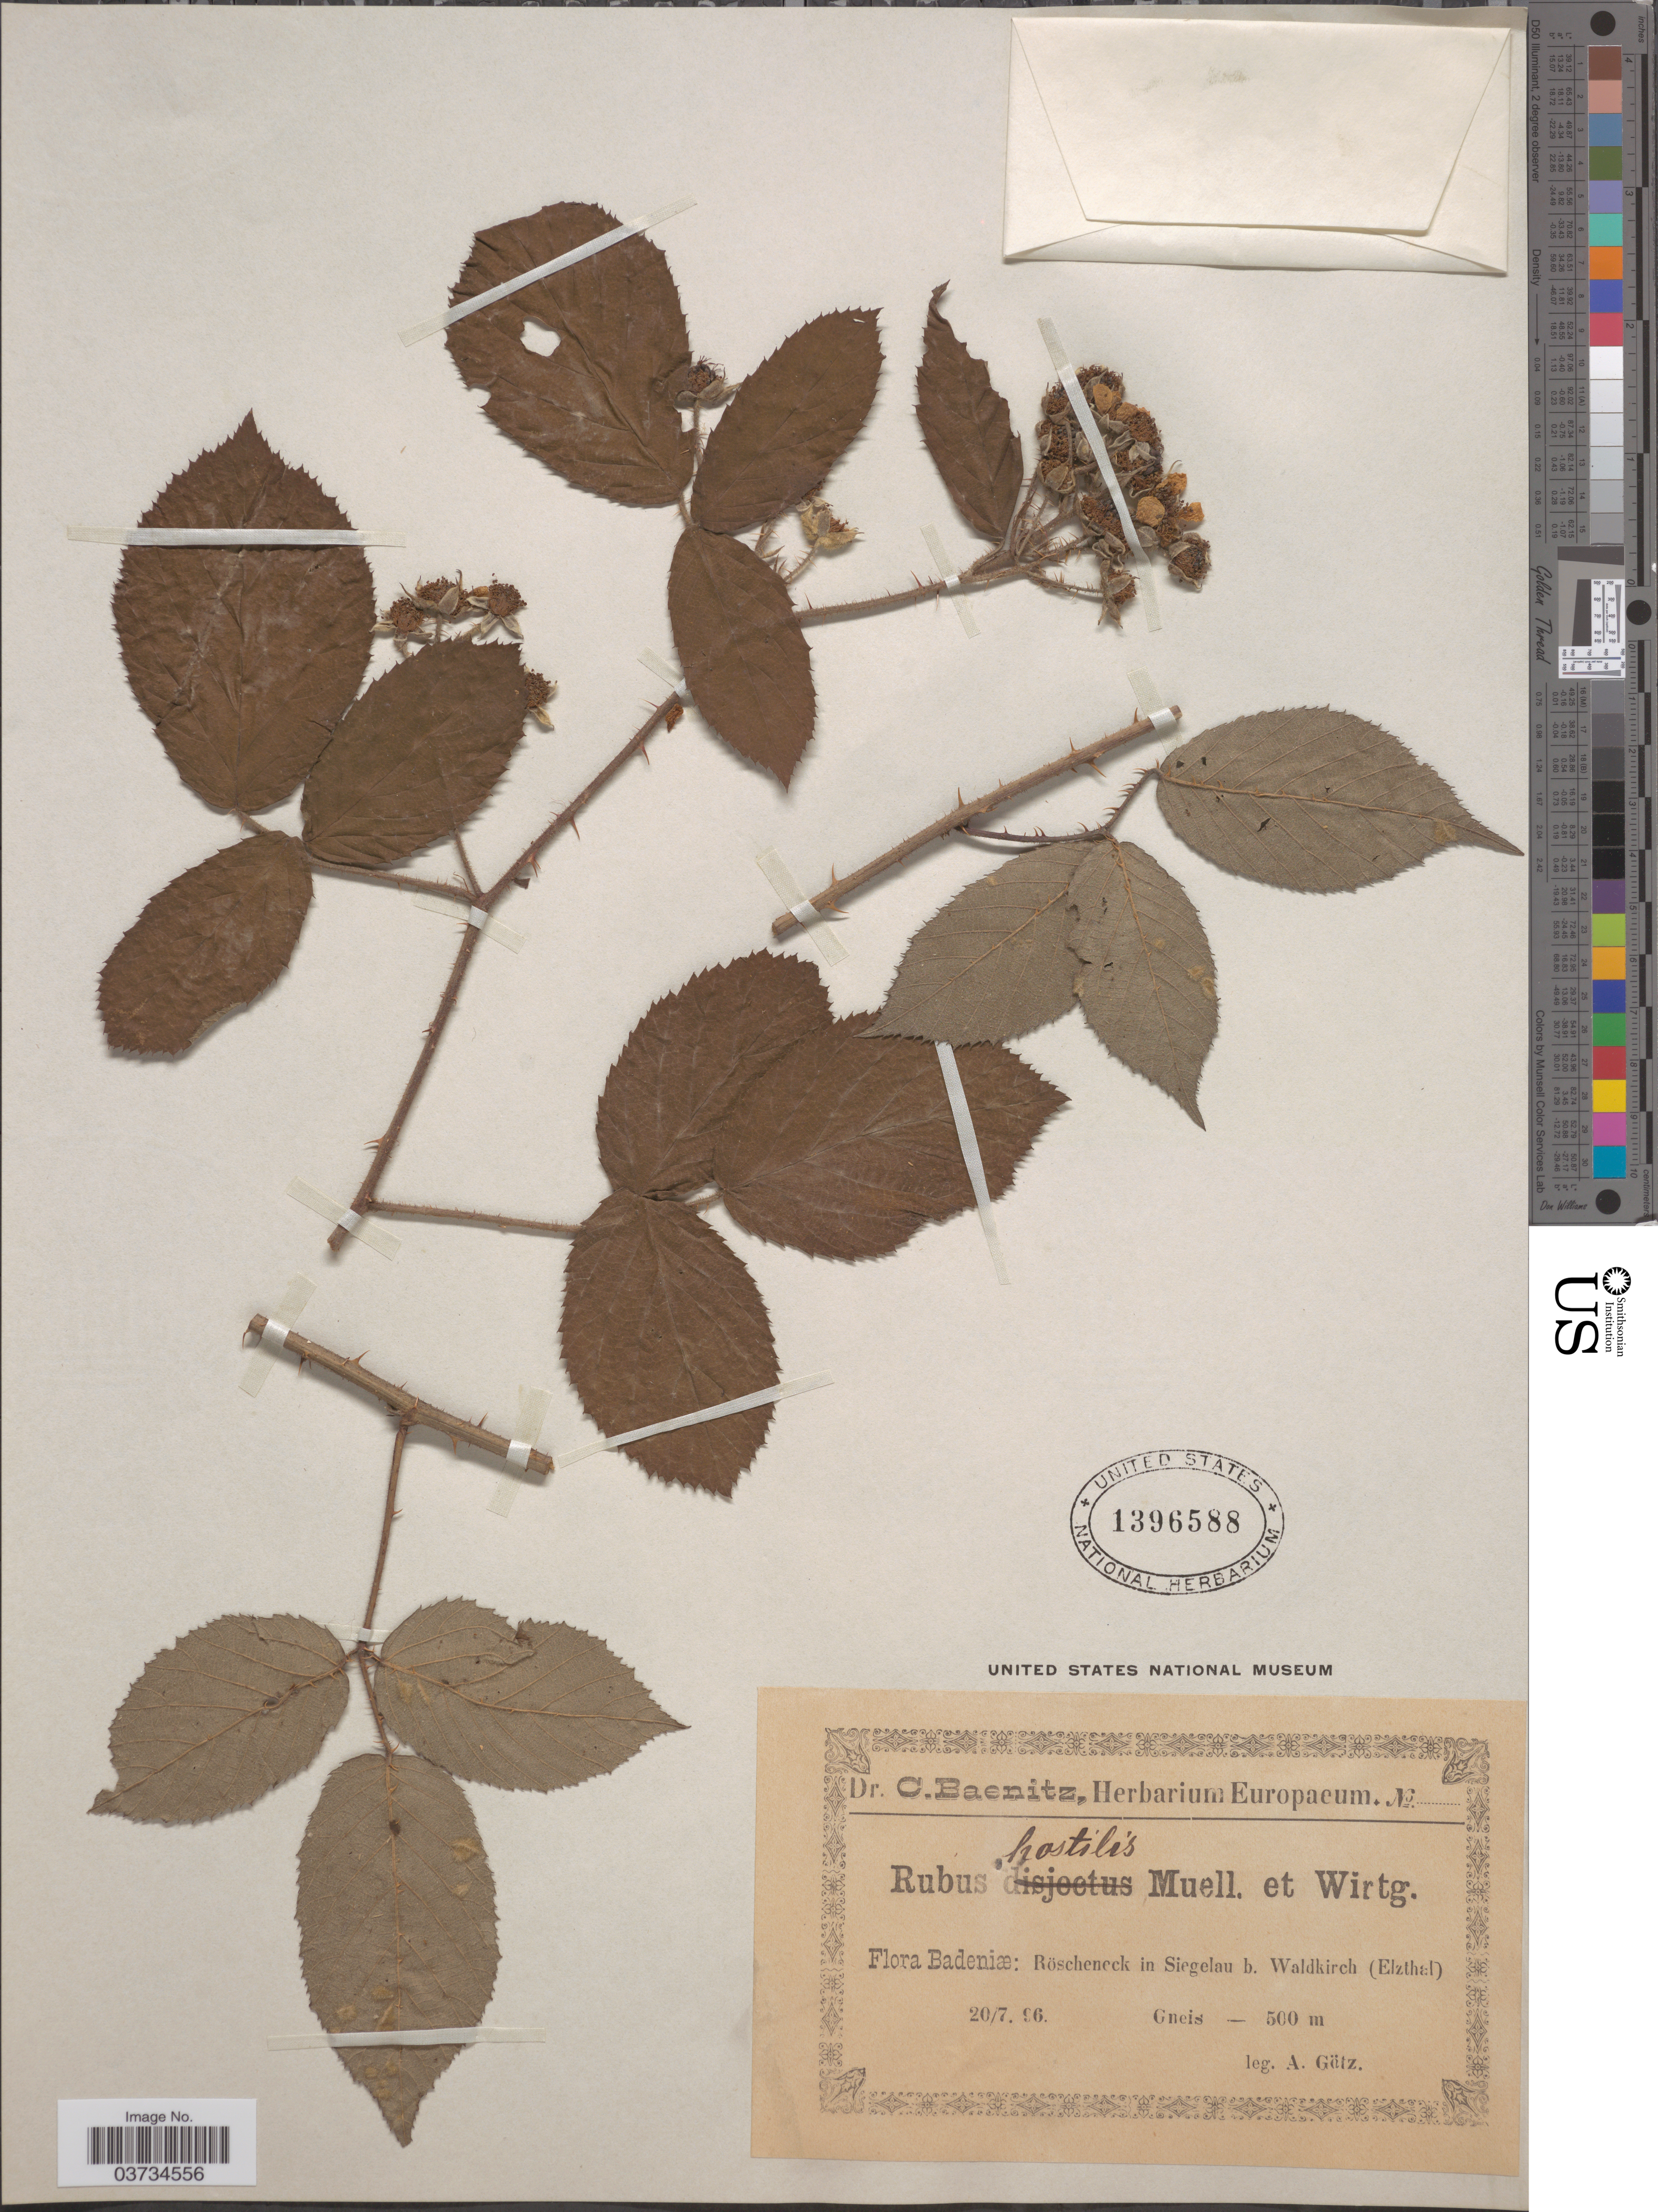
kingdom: Plantae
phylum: Tracheophyta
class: Magnoliopsida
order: Rosales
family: Rosaceae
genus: Rubus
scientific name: Rubus hostilis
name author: P.J. Müll. & Wirtg. ex Focke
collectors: A. Götz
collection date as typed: Transcribed d/m/y: 20/7/96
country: Germany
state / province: Baden-Württemberg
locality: Badeniæ: Böscheneck in Siegelau b. Waldkirch (Elzthal).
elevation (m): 500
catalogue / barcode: US 1396588